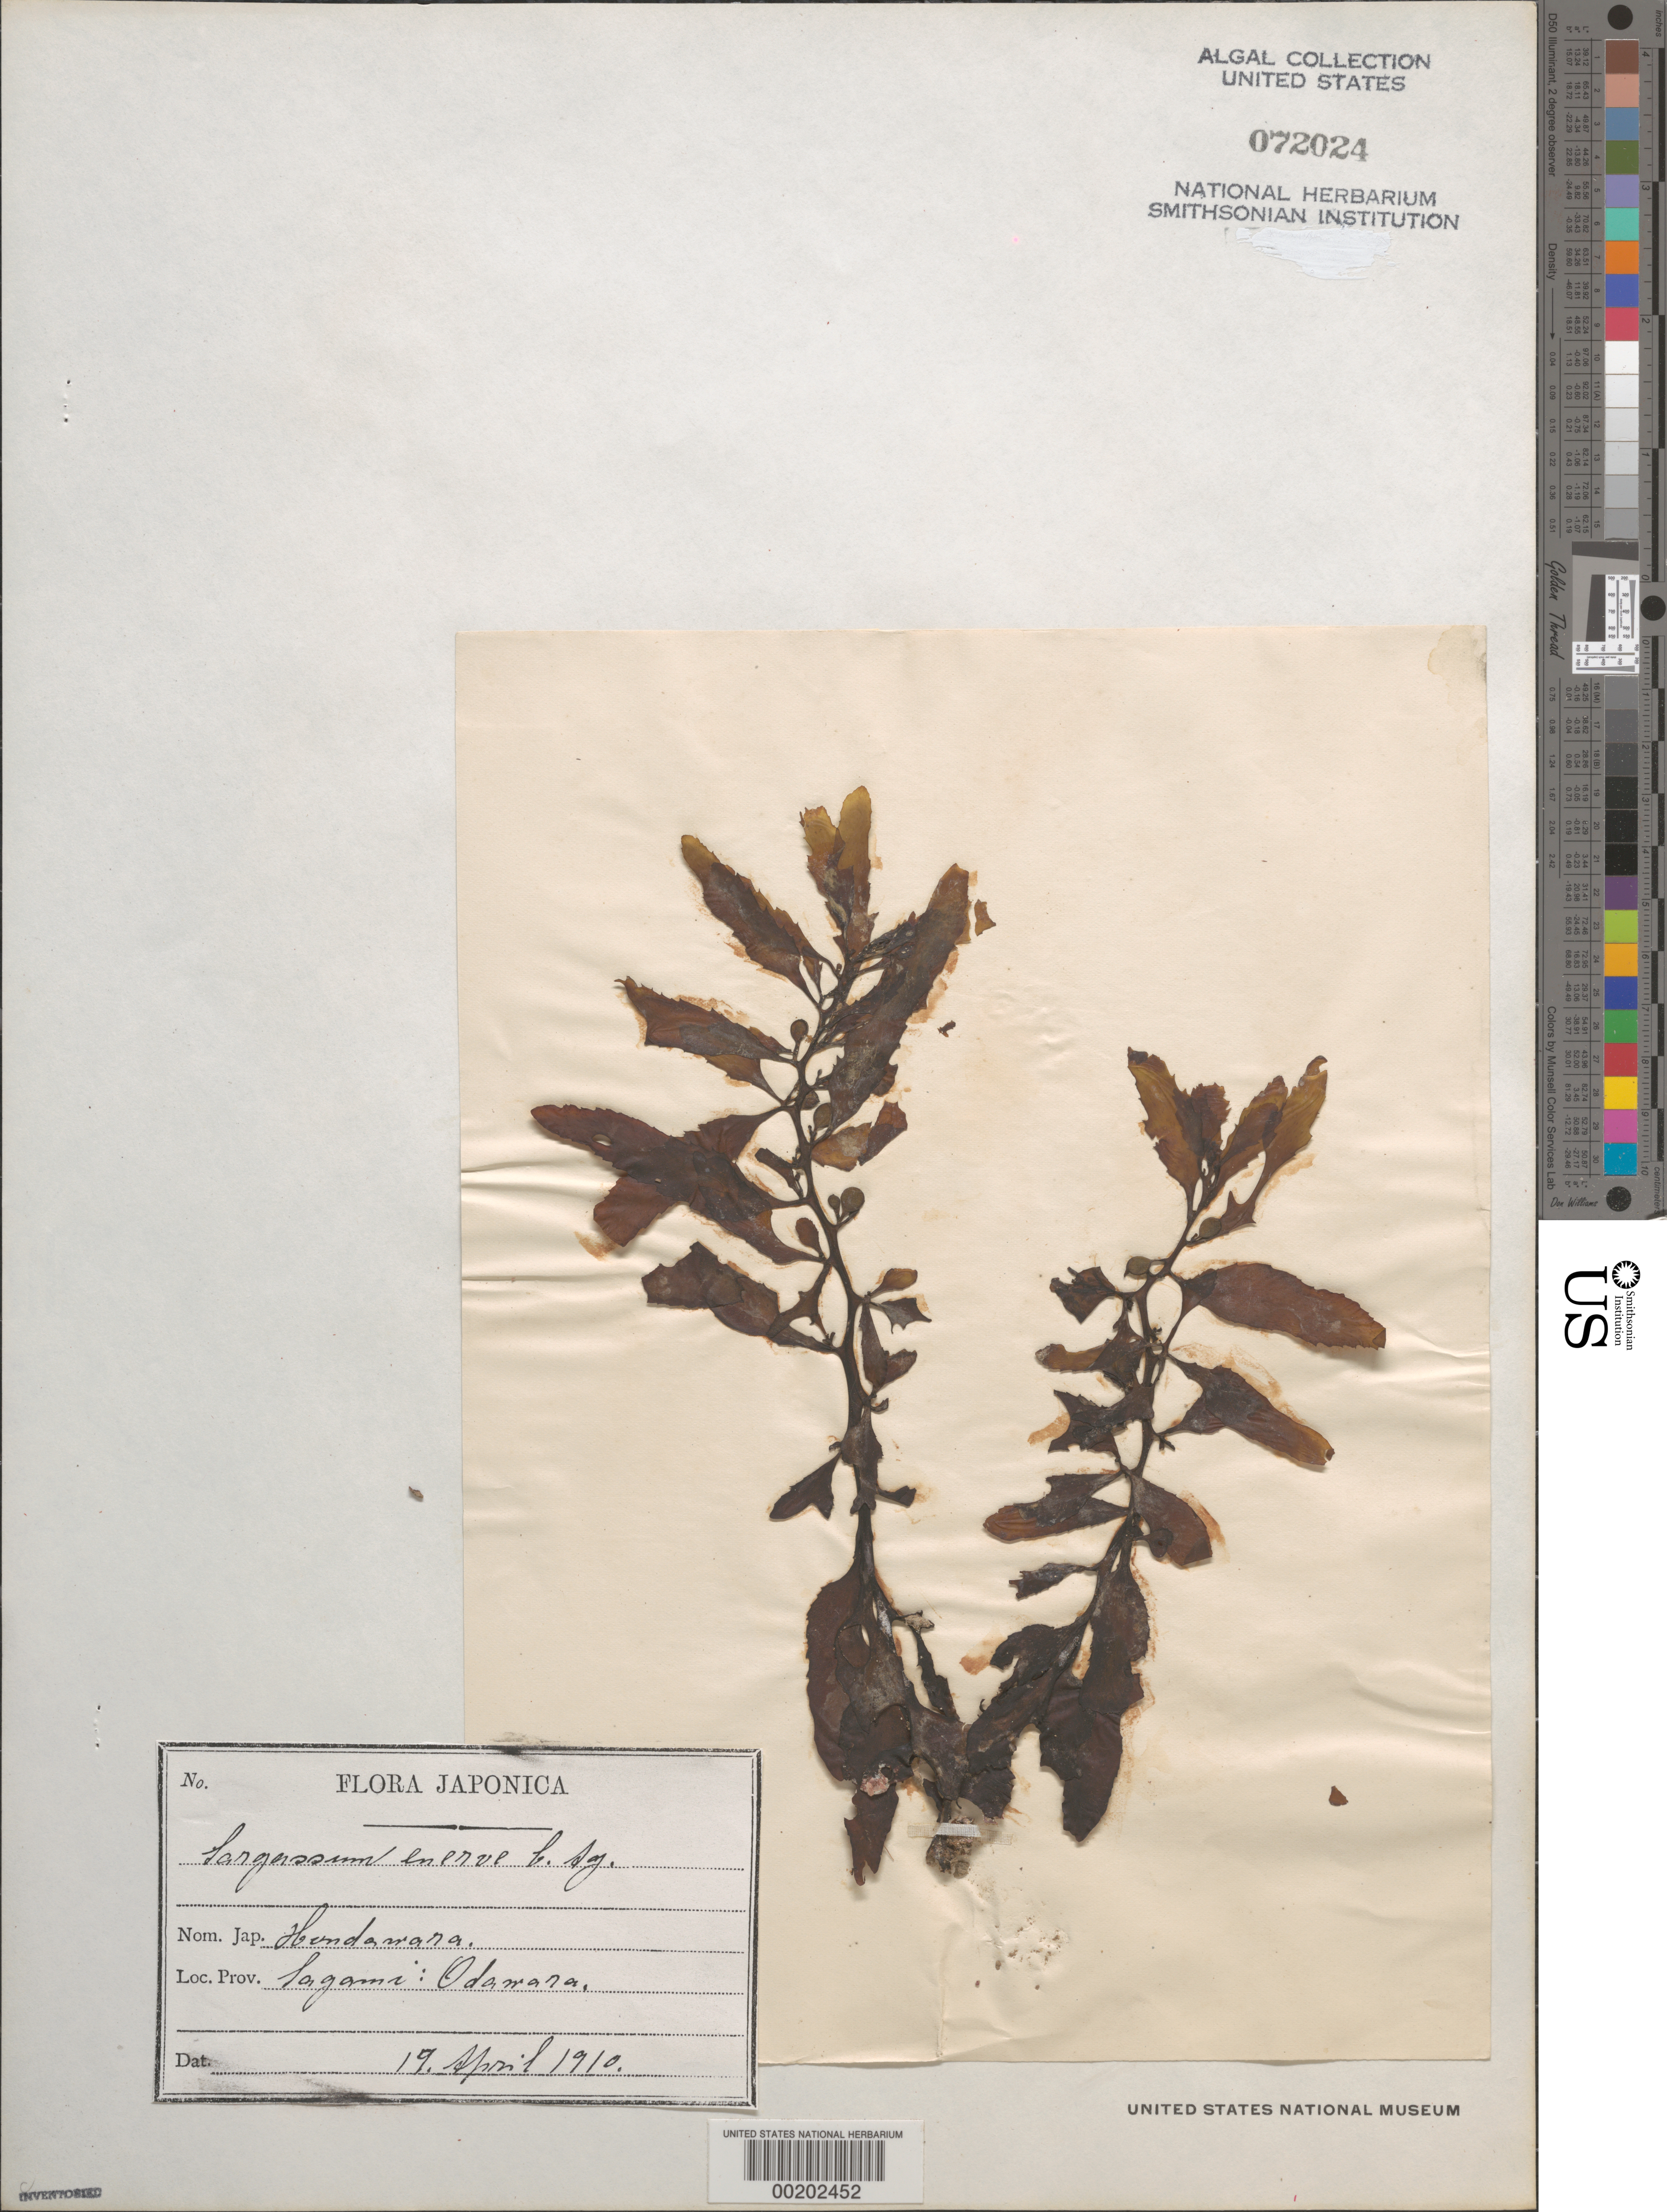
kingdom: Chromista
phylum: Ochrophyta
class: Phaeophyceae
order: Fucales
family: Sargassaceae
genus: Sargassum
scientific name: Sargassum fulvellum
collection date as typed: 19 Apr 1910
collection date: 1910-04-19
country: Japan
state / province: Kanagawa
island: Honshu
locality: Odawara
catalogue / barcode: US 72024